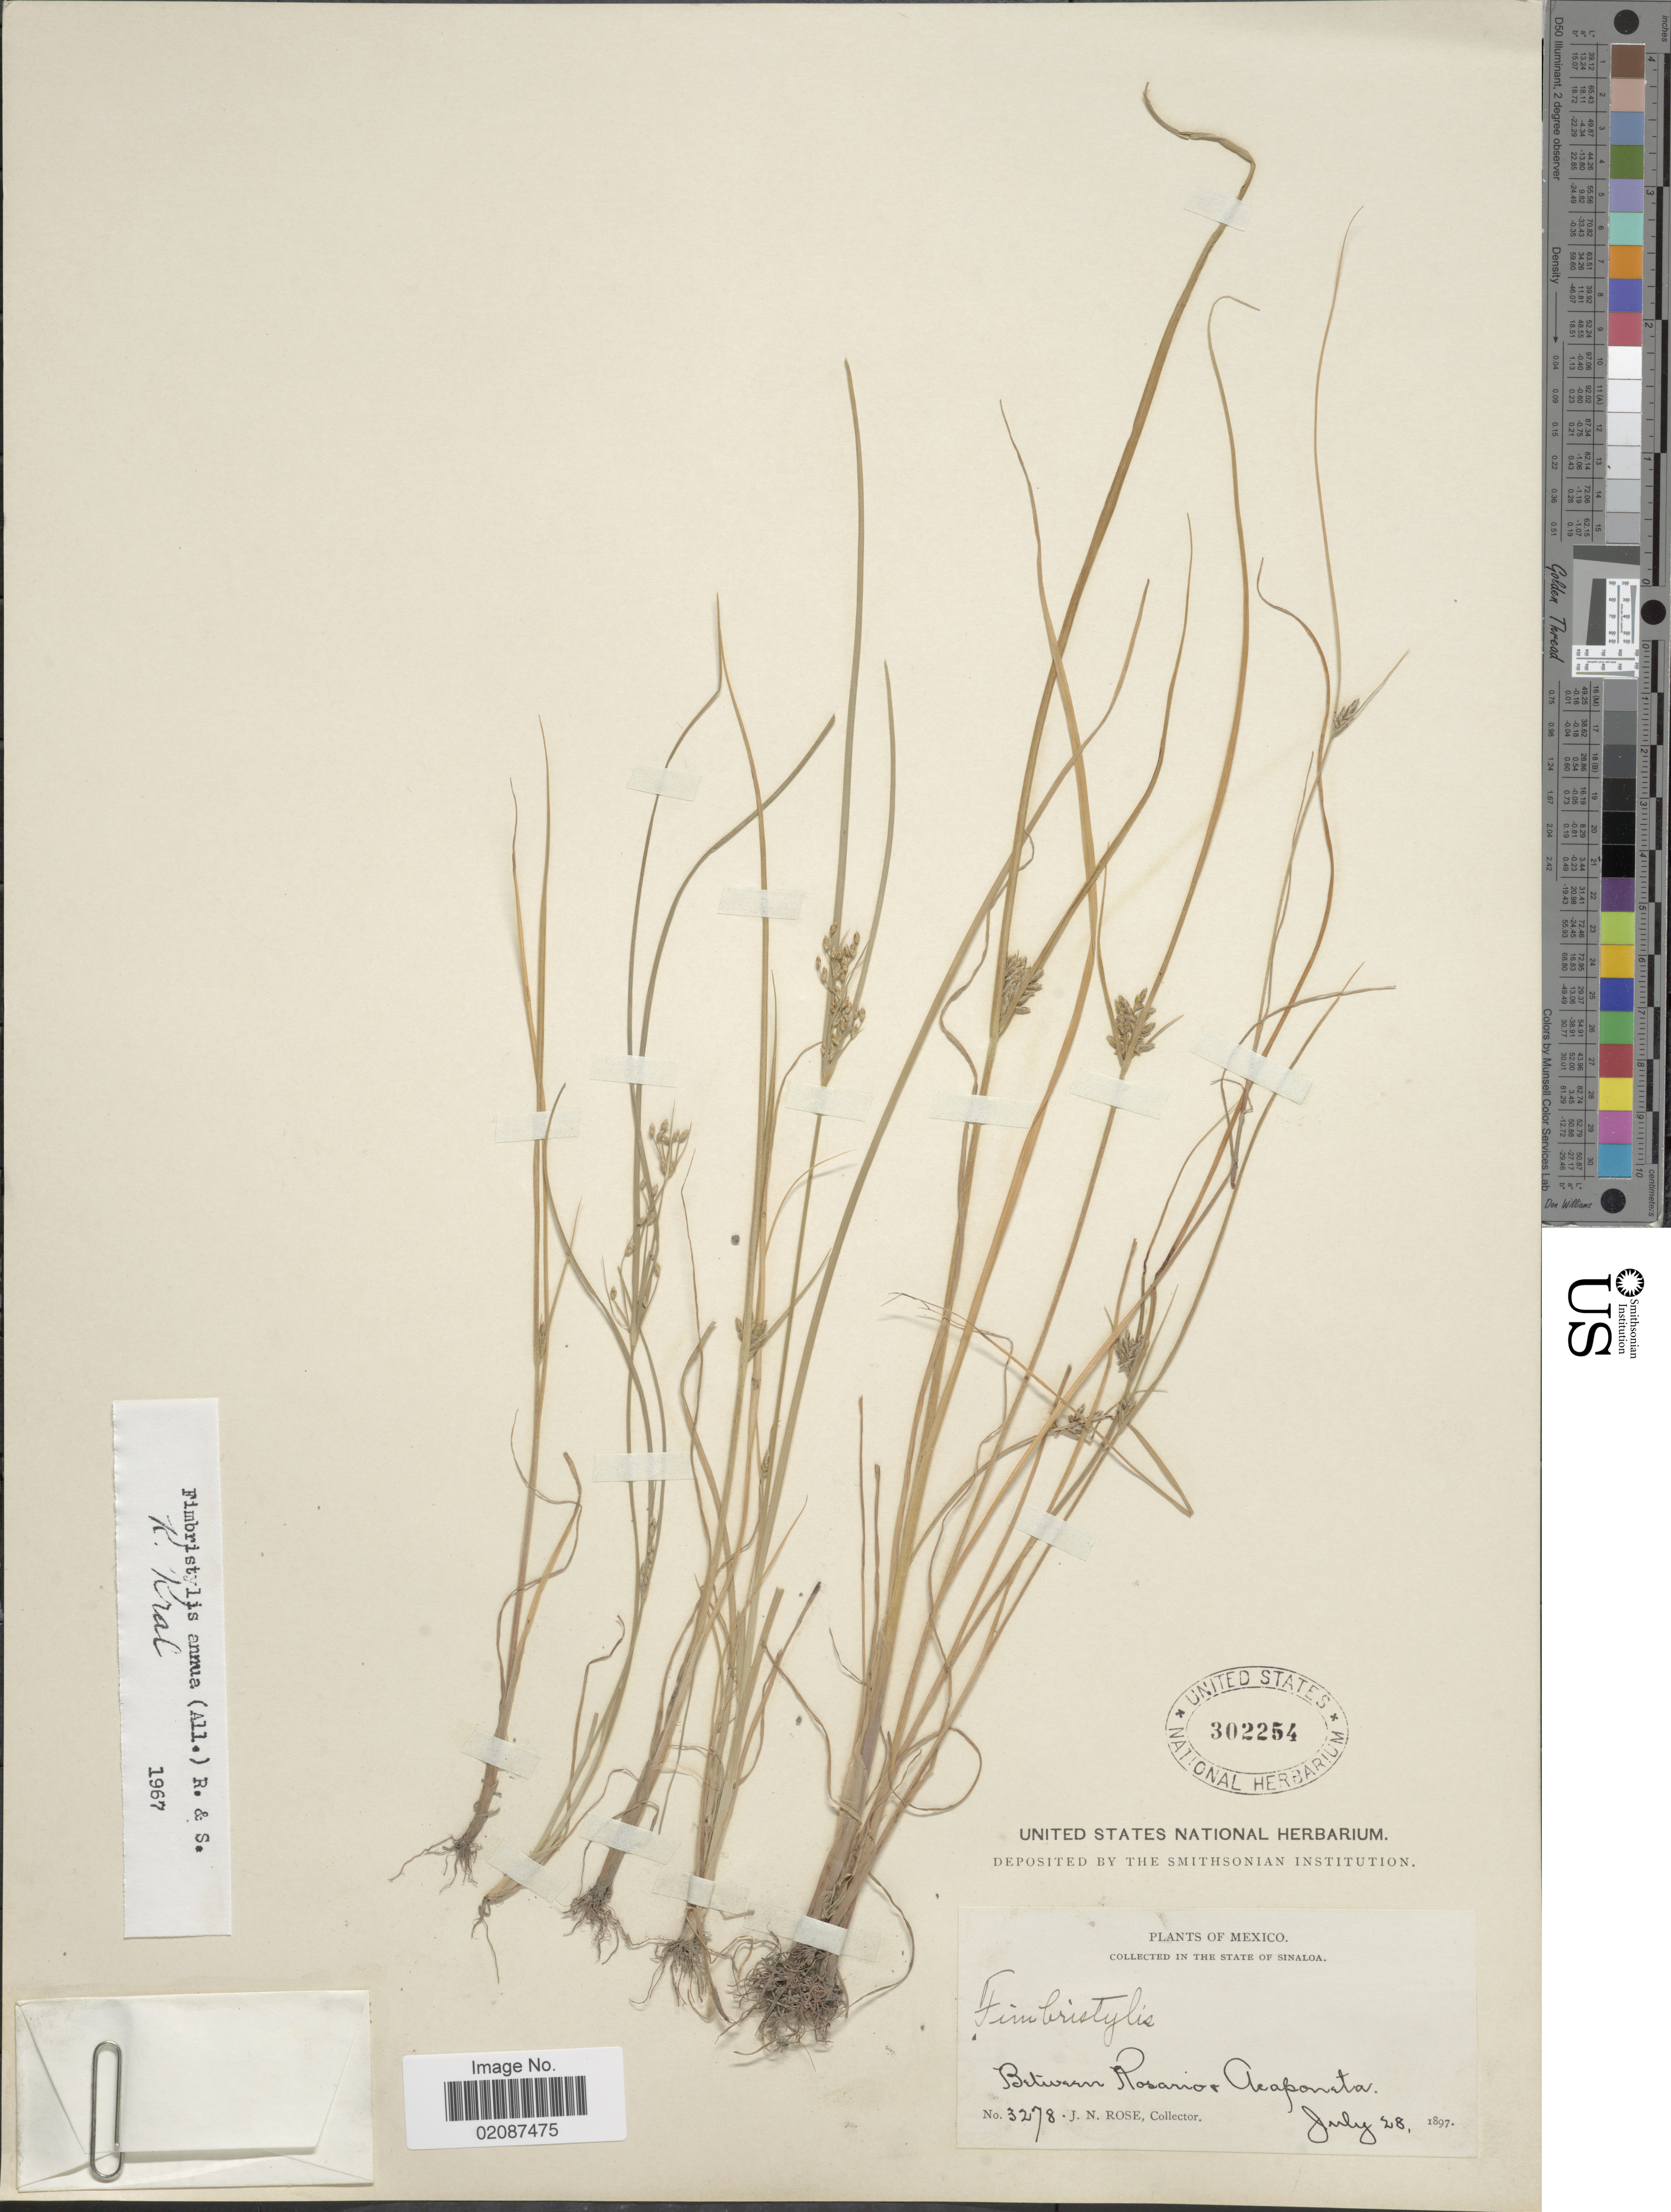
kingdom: Plantae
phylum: Tracheophyta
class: Liliopsida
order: Poales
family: Cyperaceae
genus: Fimbristylis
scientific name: Fimbristylis annua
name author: (All.) Roem. & Schult.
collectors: J. N. Rose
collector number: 3278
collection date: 1897-07-28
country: Mexico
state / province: Sinaloa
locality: In the State of Sinaloa, Between Rosario & Acaponeta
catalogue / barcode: US 302254